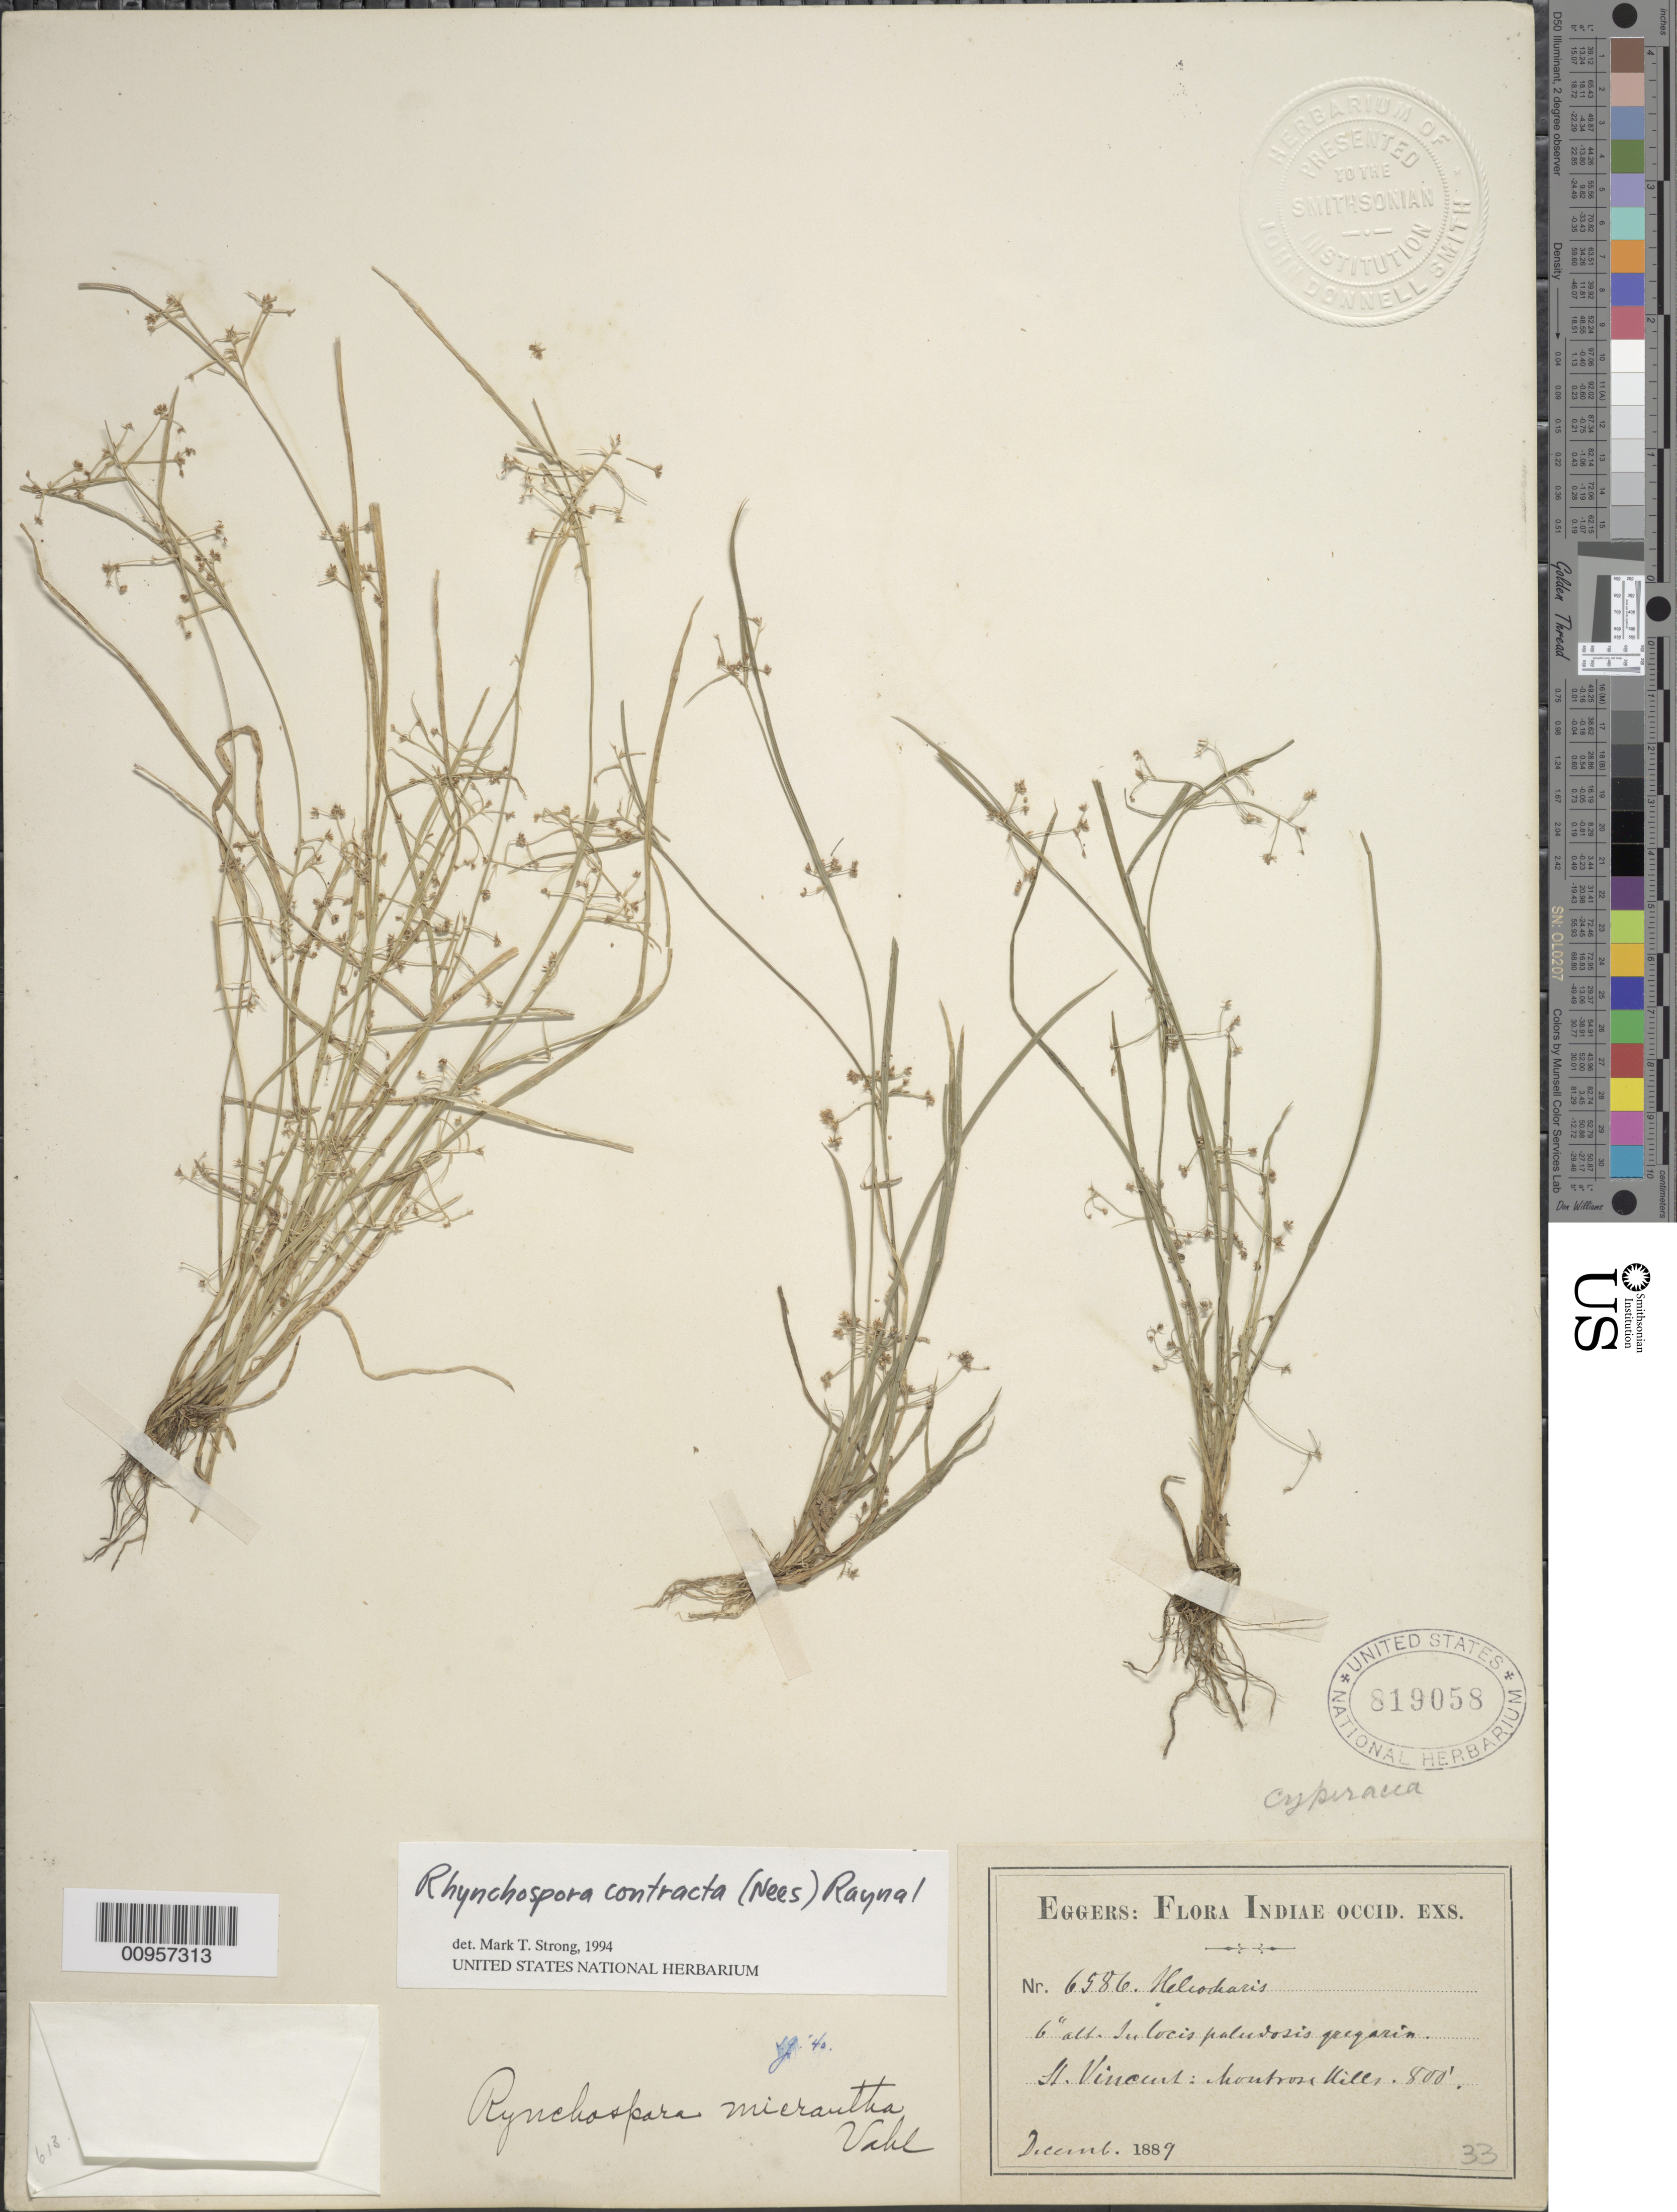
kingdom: Plantae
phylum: Tracheophyta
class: Liliopsida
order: Poales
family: Cyperaceae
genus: Rhynchospora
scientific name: Rhynchospora contracta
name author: (Nees) J. Raynal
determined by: Strong, M. T., (US), Smithsonian Institution - National Museum of Natural History (UNITED STATES)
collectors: H. F. A. von Eggers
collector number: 6586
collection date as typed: Dec 1889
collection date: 1889-12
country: St. Vincent - Grenadines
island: St. Vincent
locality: "Moutrou" Hills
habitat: In locis paludosis gregaria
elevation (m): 244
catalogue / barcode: US 819058